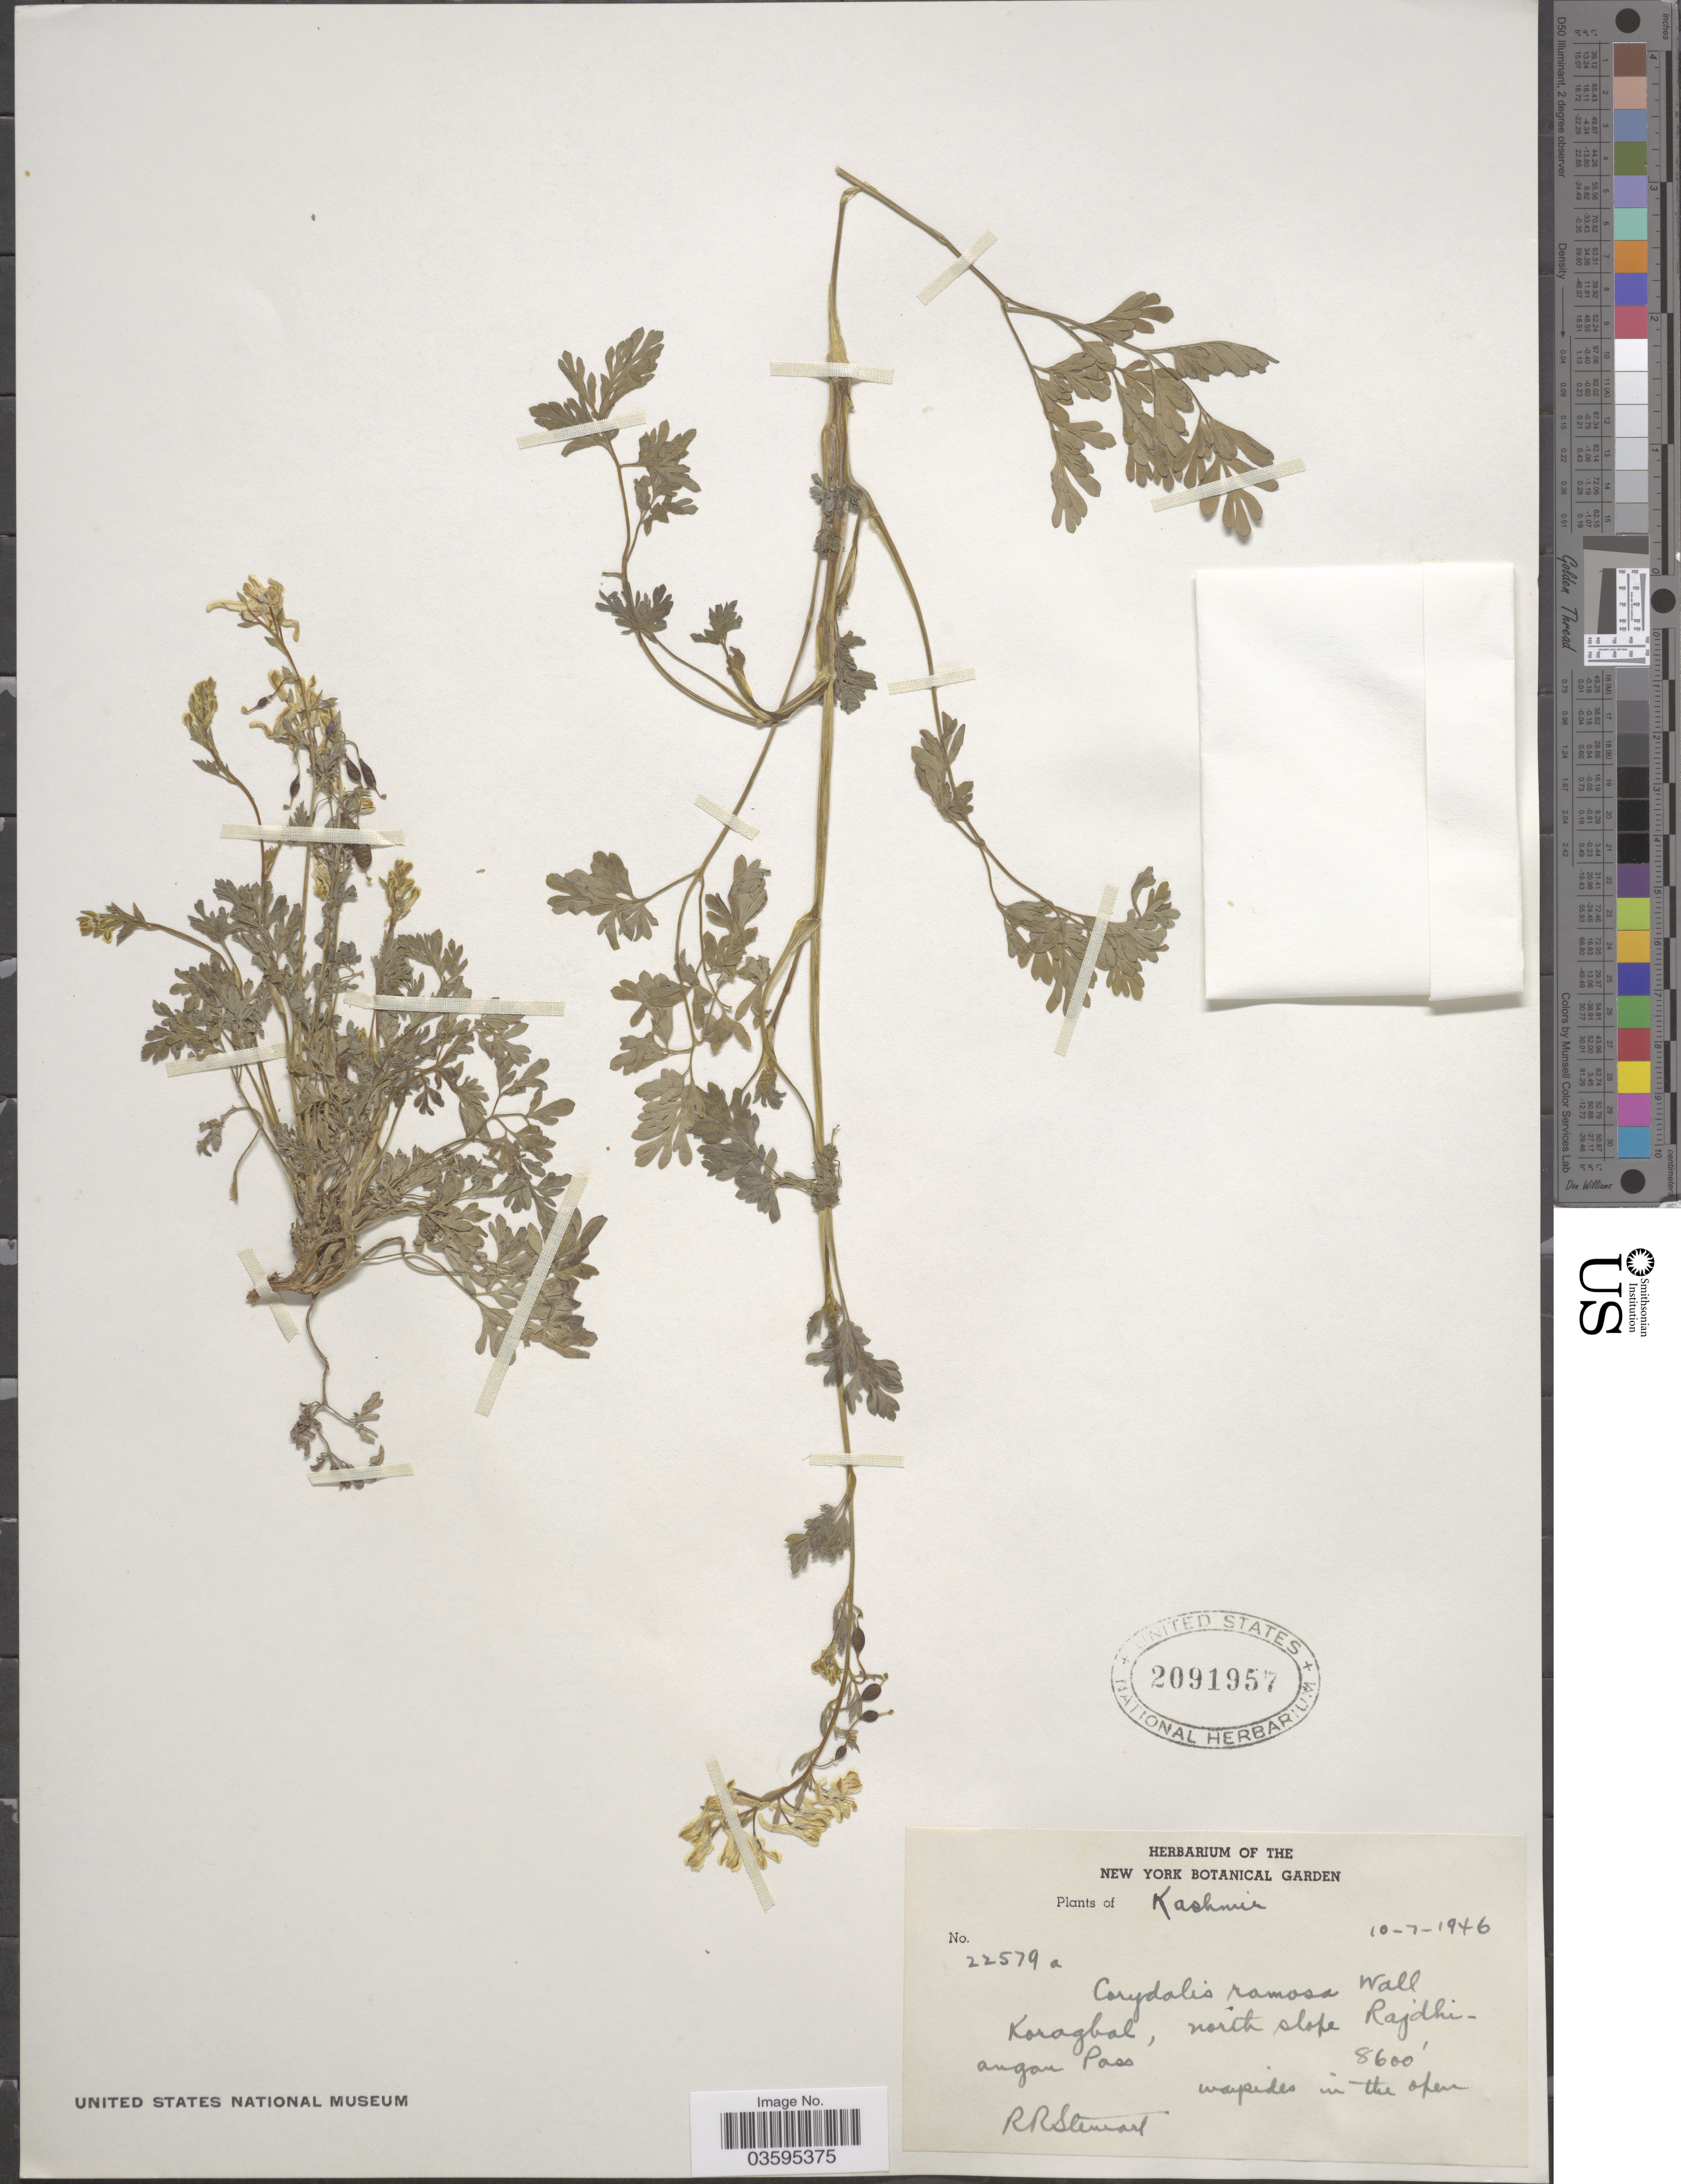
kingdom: Plantae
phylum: Tracheophyta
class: Magnoliopsida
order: Ranunculales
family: Papaveraceae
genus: Corydalis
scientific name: Corydalis ramosa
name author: Wall.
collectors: R. Stewart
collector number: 22579a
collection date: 1946-07-10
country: India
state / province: Jammu and Kashmir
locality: Kashmir. Koragbal, north slope Rajdhiangan Pass.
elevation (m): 2621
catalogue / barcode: US 2091957